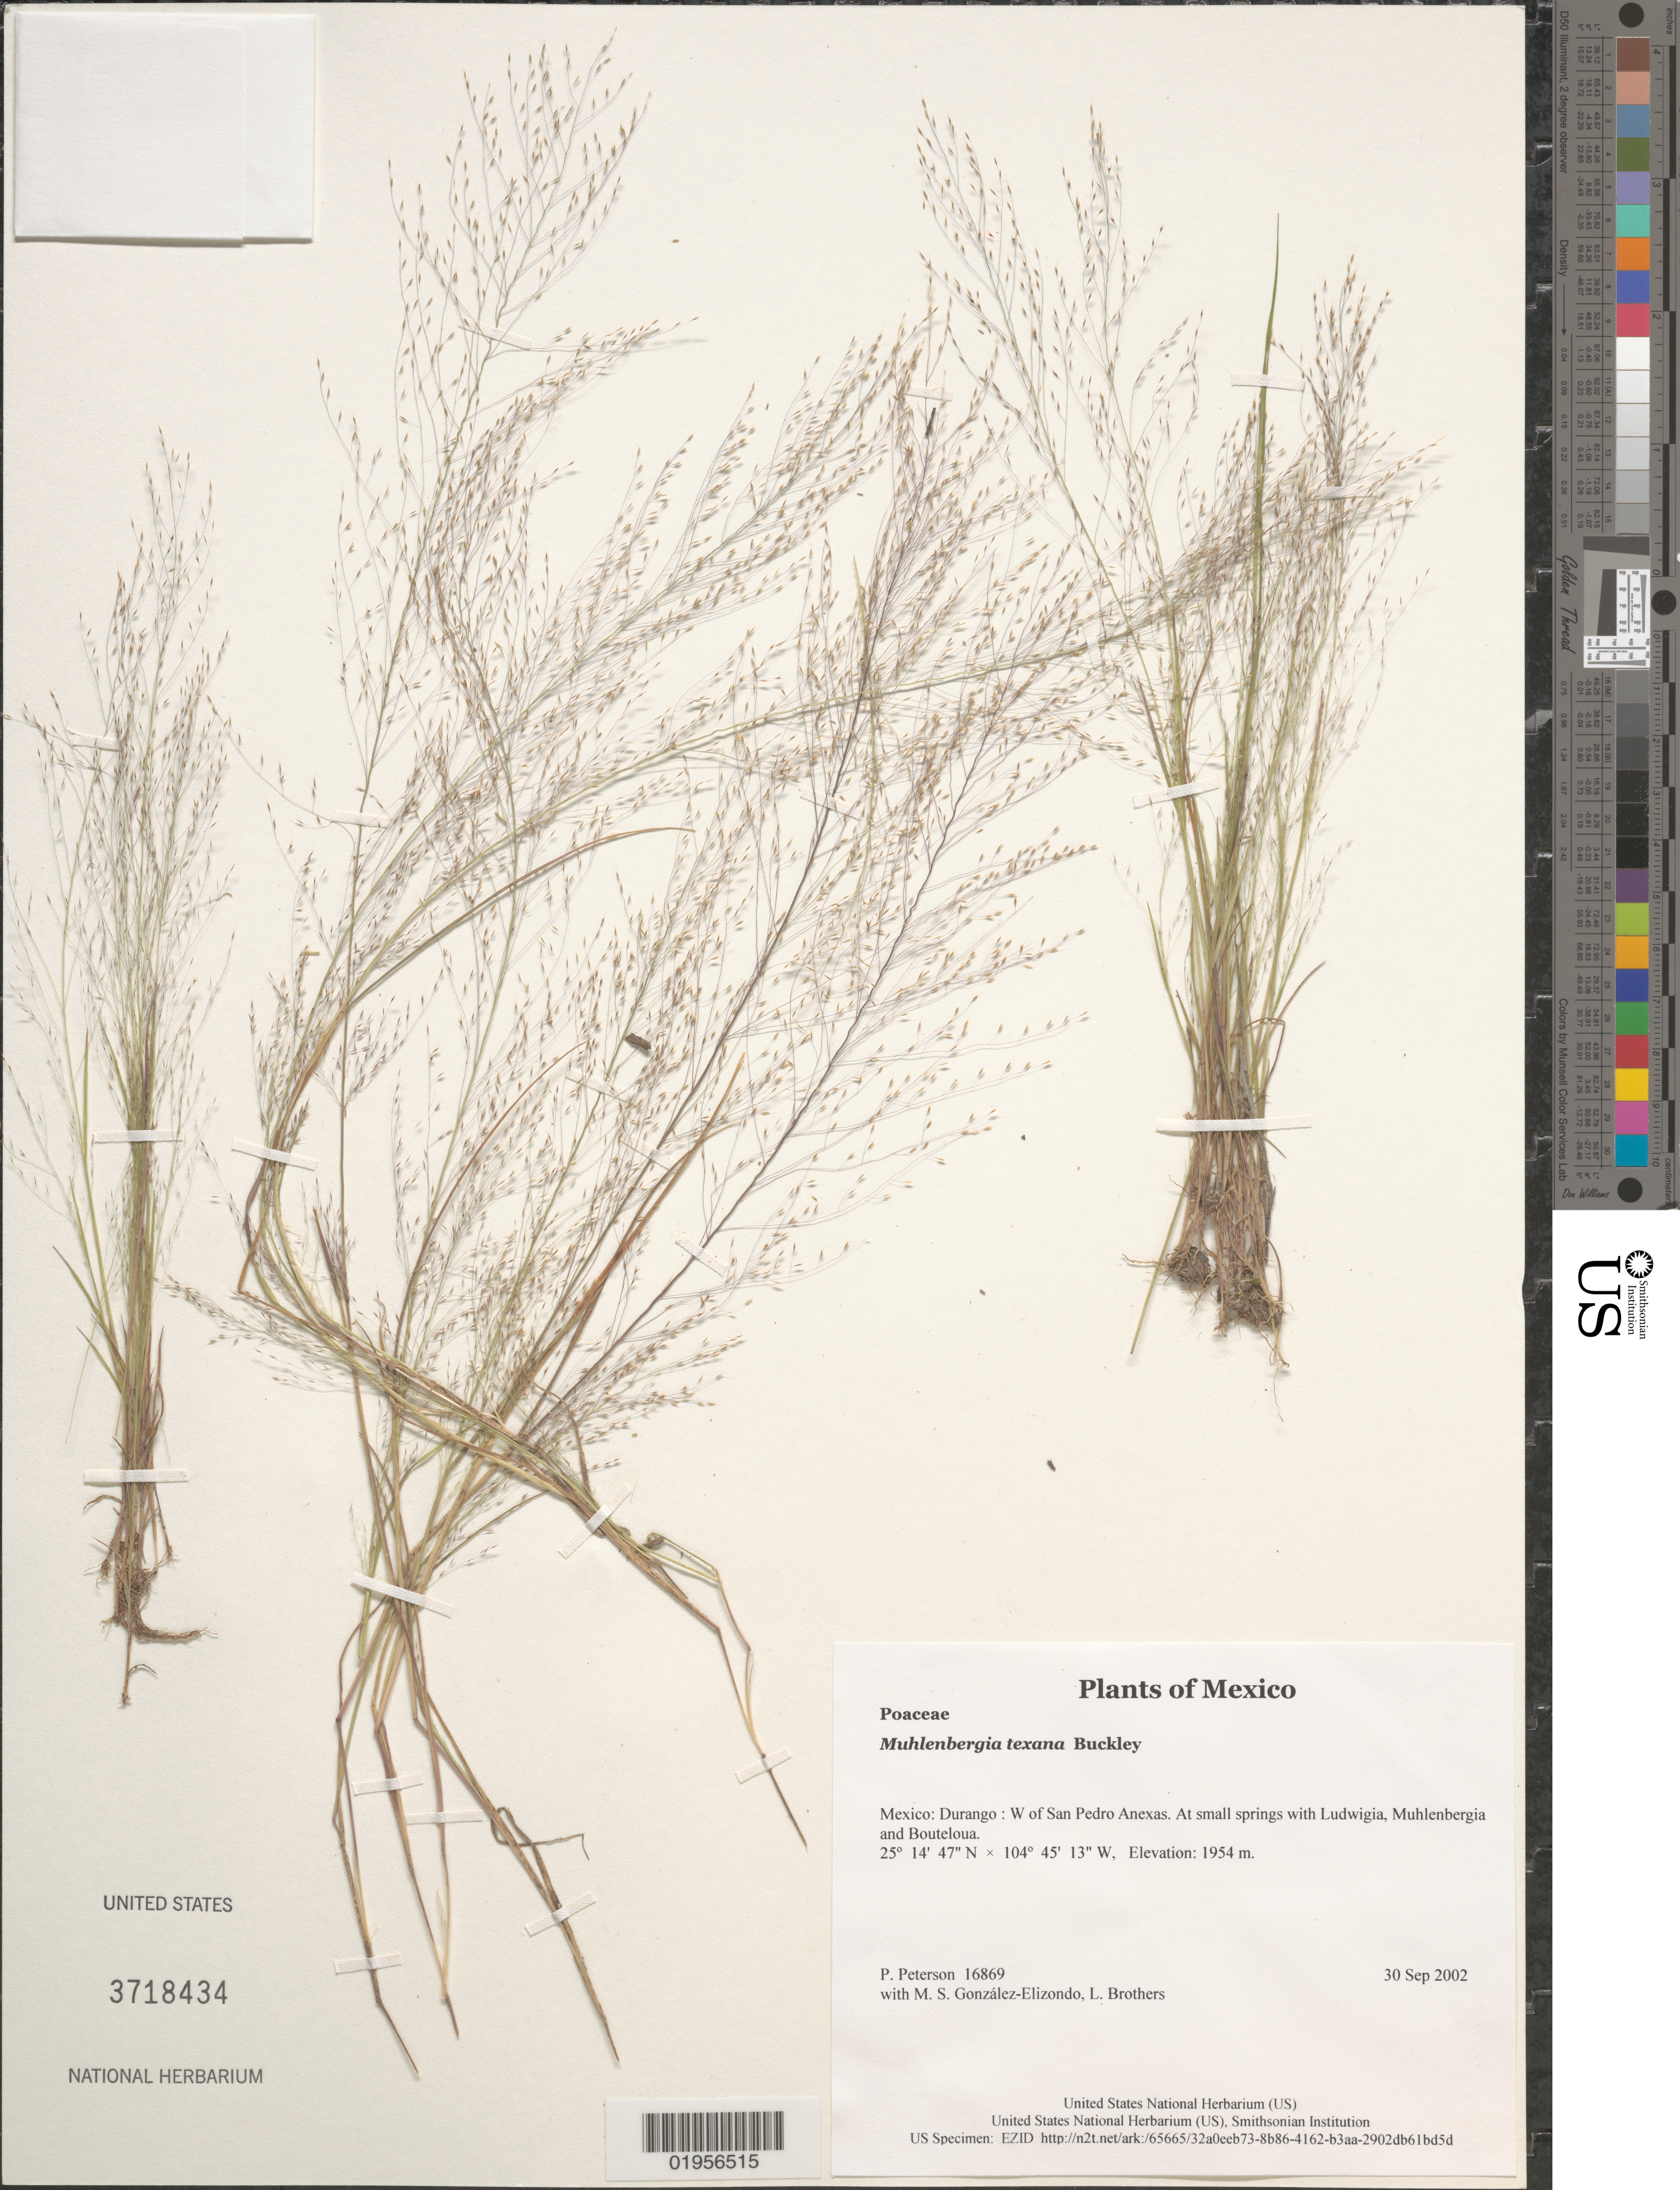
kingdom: Plantae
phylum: Tracheophyta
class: Liliopsida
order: Poales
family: Poaceae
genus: Muhlenbergia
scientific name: Muhlenbergia texana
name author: Buckley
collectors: P. M. Peterson, M. S. González-Elizondo & L. E. Brothers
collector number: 16869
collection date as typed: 30 Sep 2002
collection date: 2002-09-30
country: Mexico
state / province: Durango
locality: W of San Pedro Anexas. At small springs with Ludwigia, Muhlenbergia and Bouteloua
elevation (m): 1954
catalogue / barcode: US 3718434